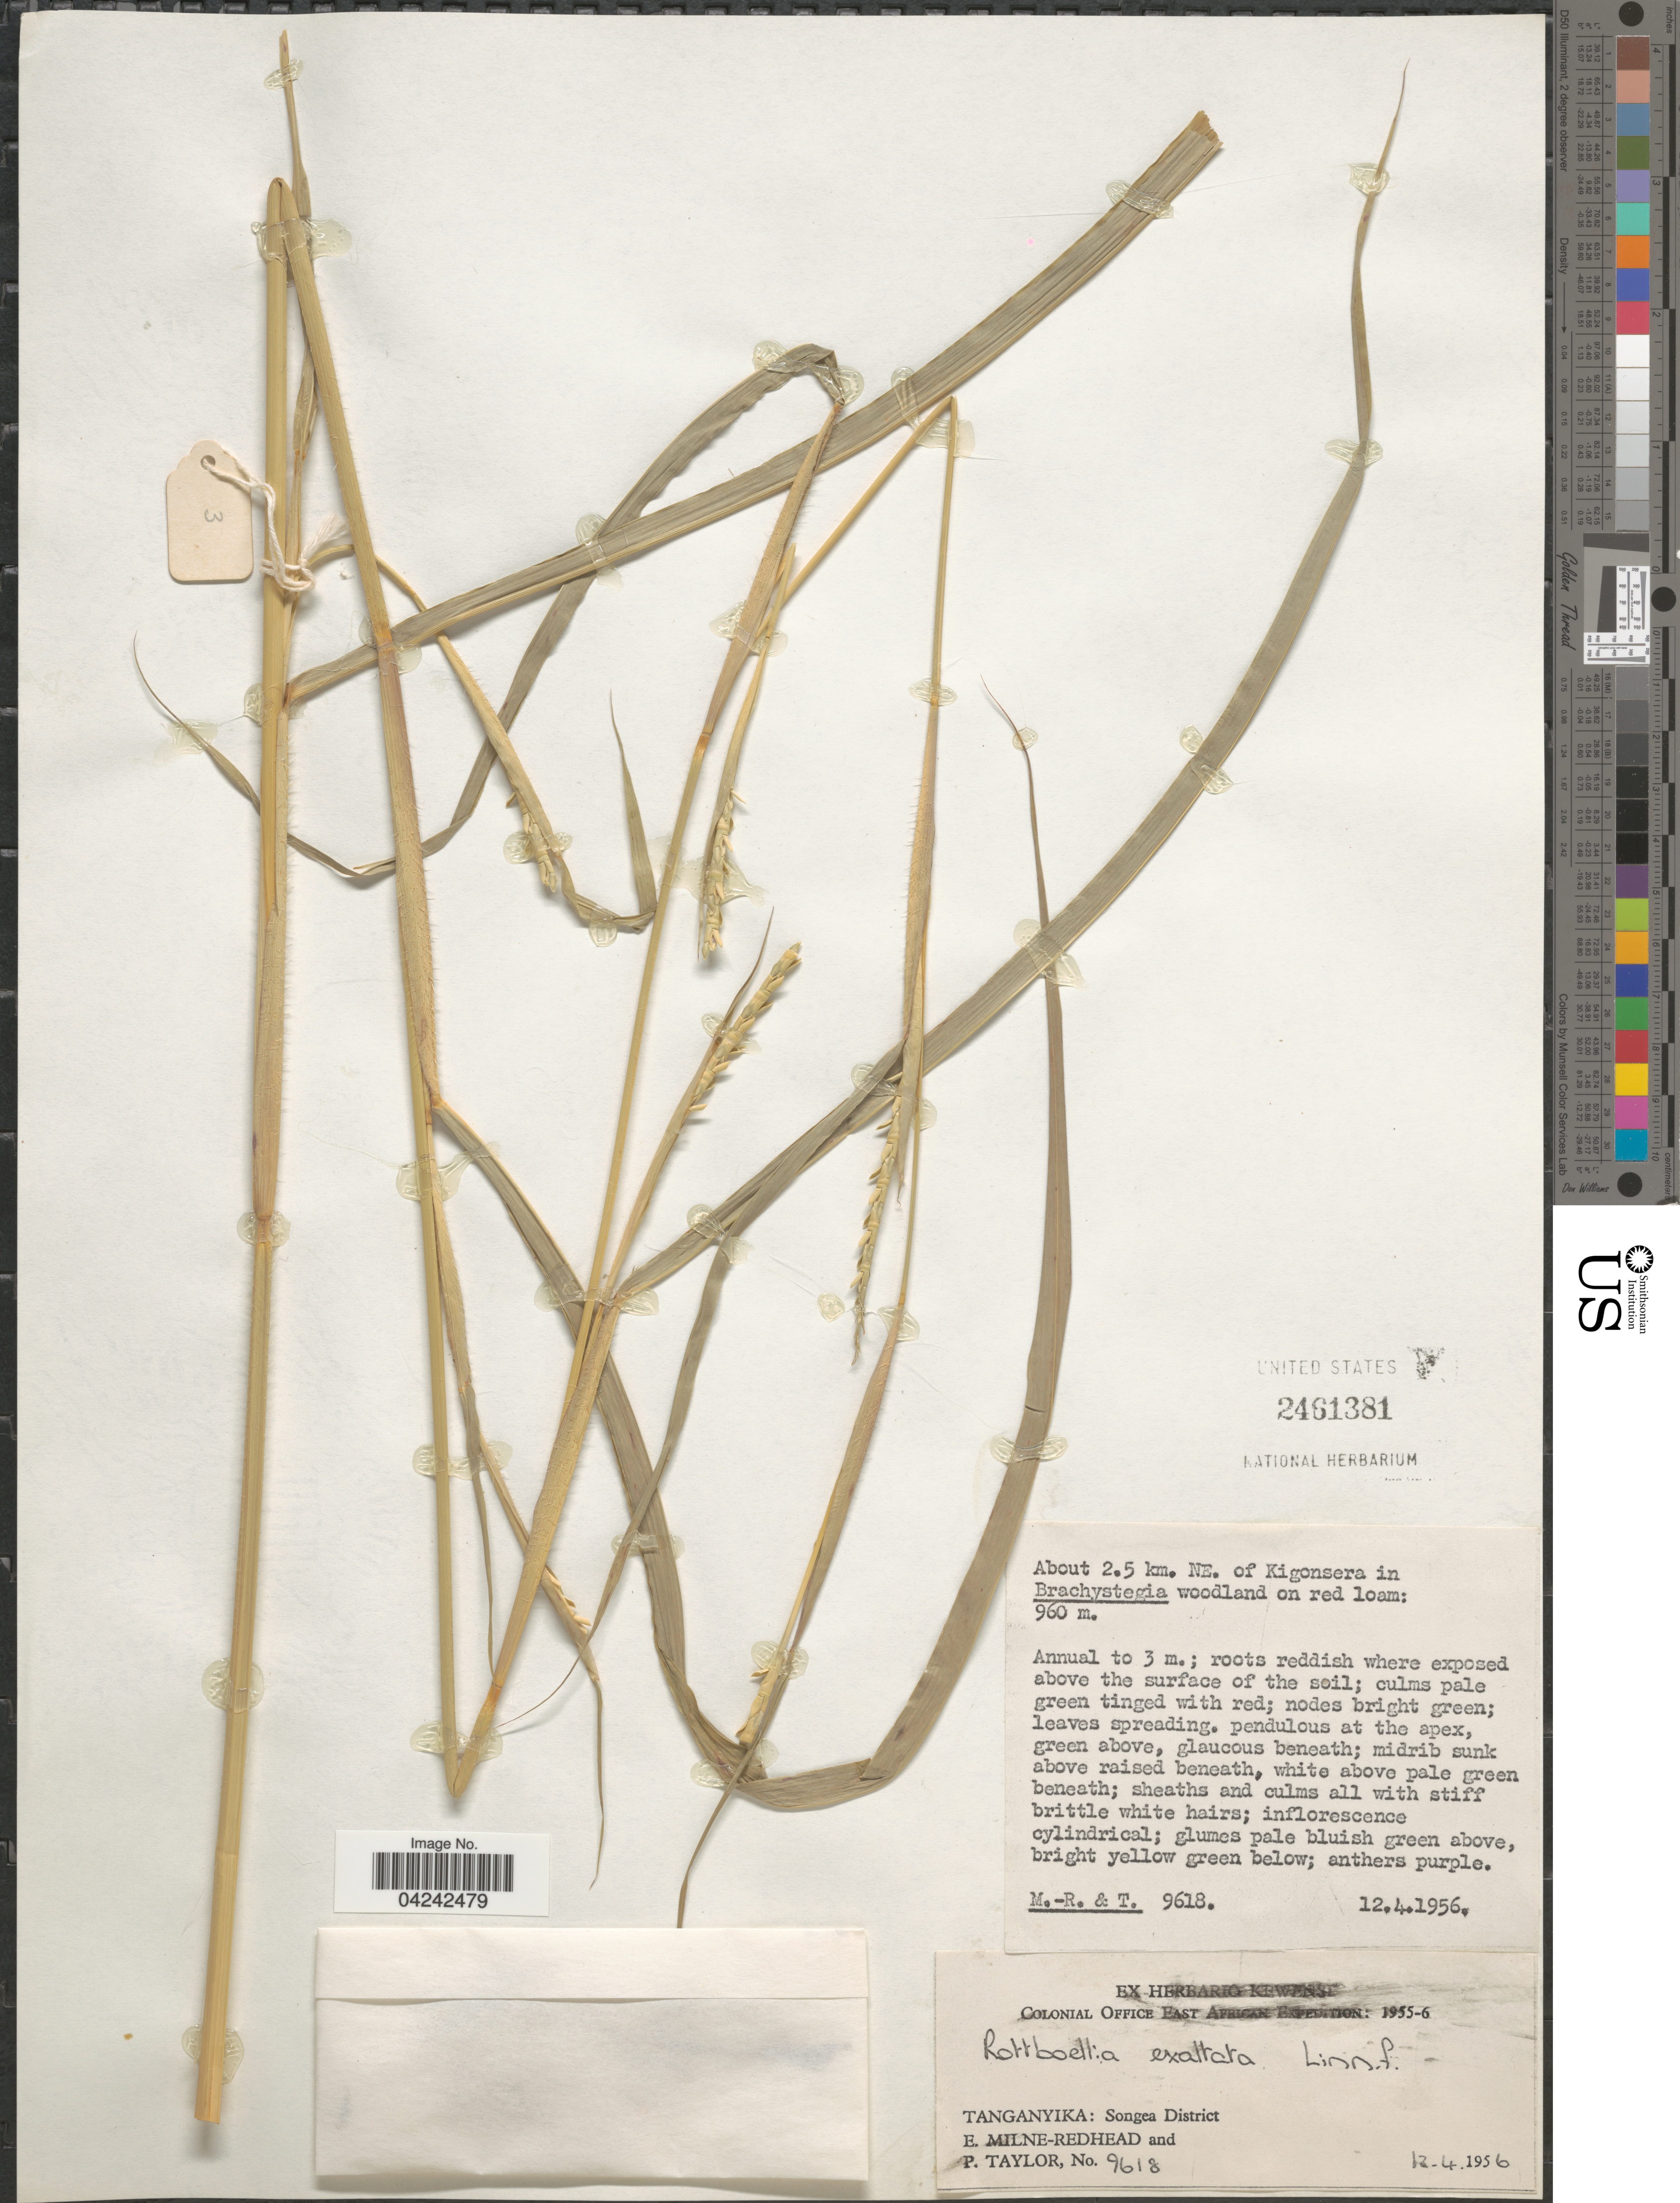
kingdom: Plantae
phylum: Tracheophyta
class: Liliopsida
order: Poales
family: Poaceae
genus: Rottboellia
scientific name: Rottboellia cochinchinensis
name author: (Lour.) Clayton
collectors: E. W. Milne-Redhead & P. Taylor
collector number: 9618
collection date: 1956-04-12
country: Tanzania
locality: Colonial Office East African Expedition: 1955-6. Tanganyika: Songea District. About 2.5 km. NE. of Kigonsera.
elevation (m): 960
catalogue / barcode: US 2461381